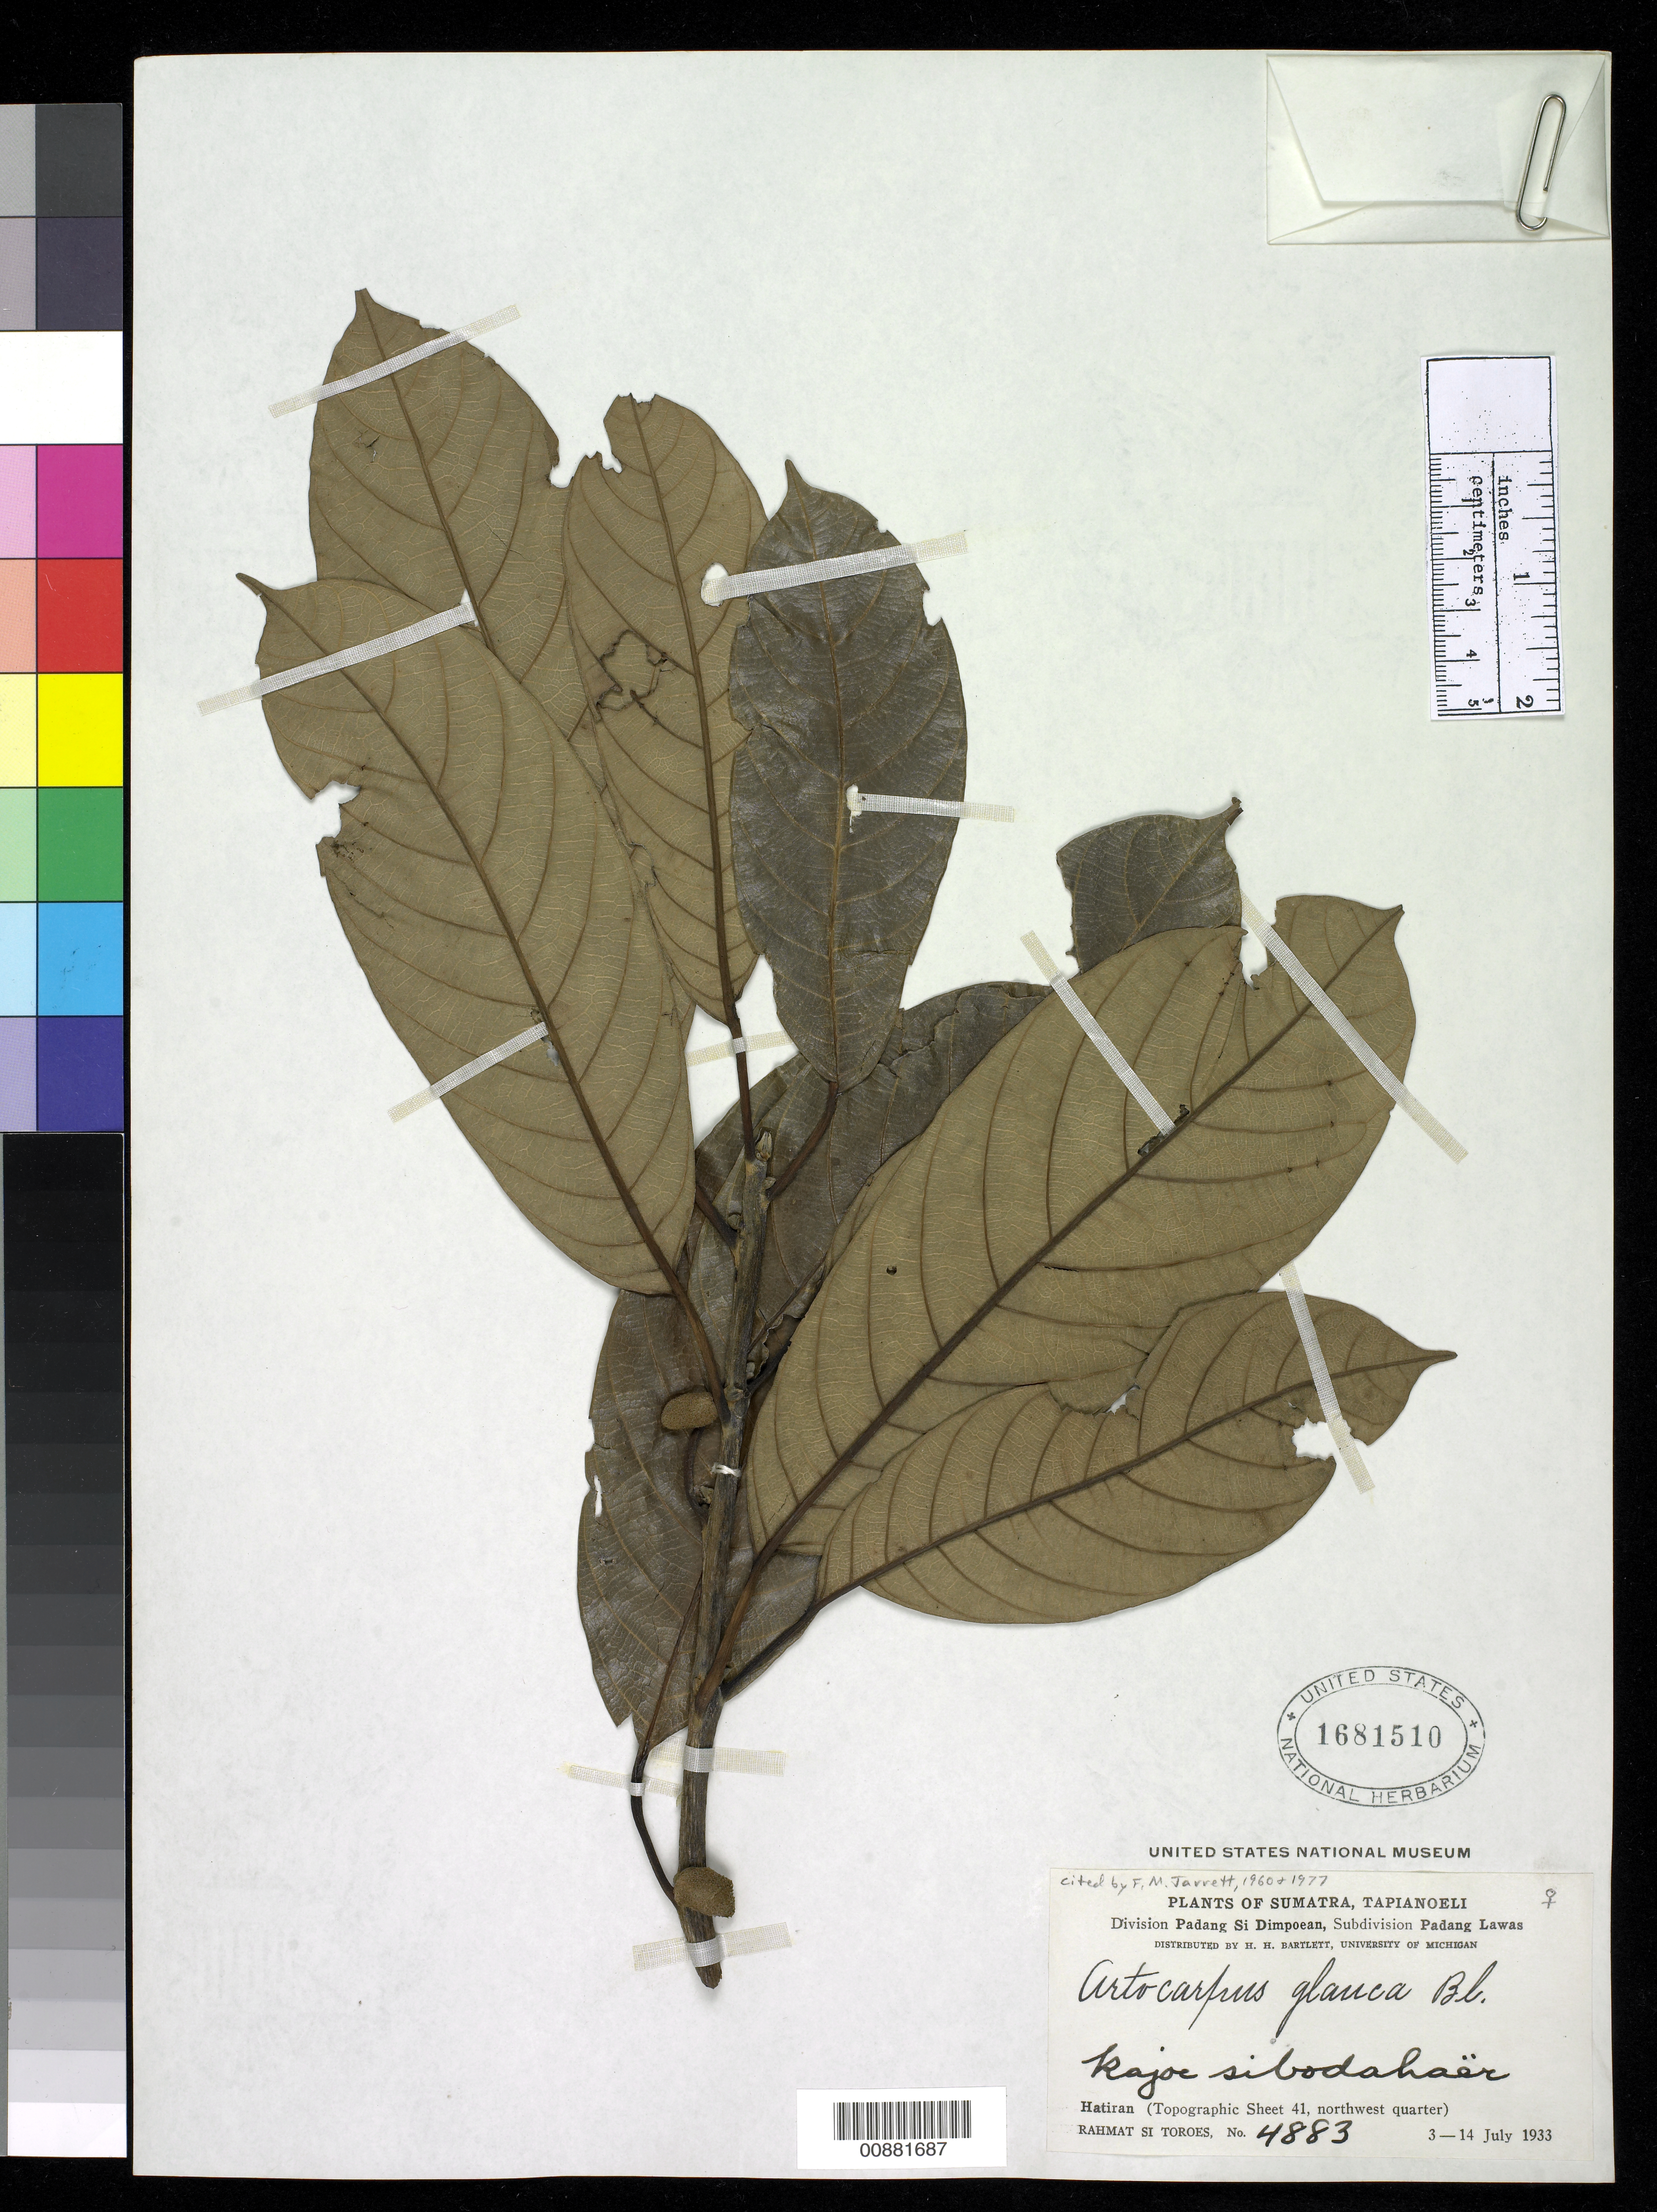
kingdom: Plantae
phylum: Tracheophyta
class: Magnoliopsida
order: Rosales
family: Moraceae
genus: Artocarpus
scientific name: Artocarpus glaucus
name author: Blume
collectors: Rahmat Si Boeea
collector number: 4883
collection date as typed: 03 Jul 1933 to 14 Jul 1933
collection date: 1933-07-03/1933-07-14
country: Indonesia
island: Sumatra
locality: Tapianoeli, Hatiran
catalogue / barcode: US 1681510